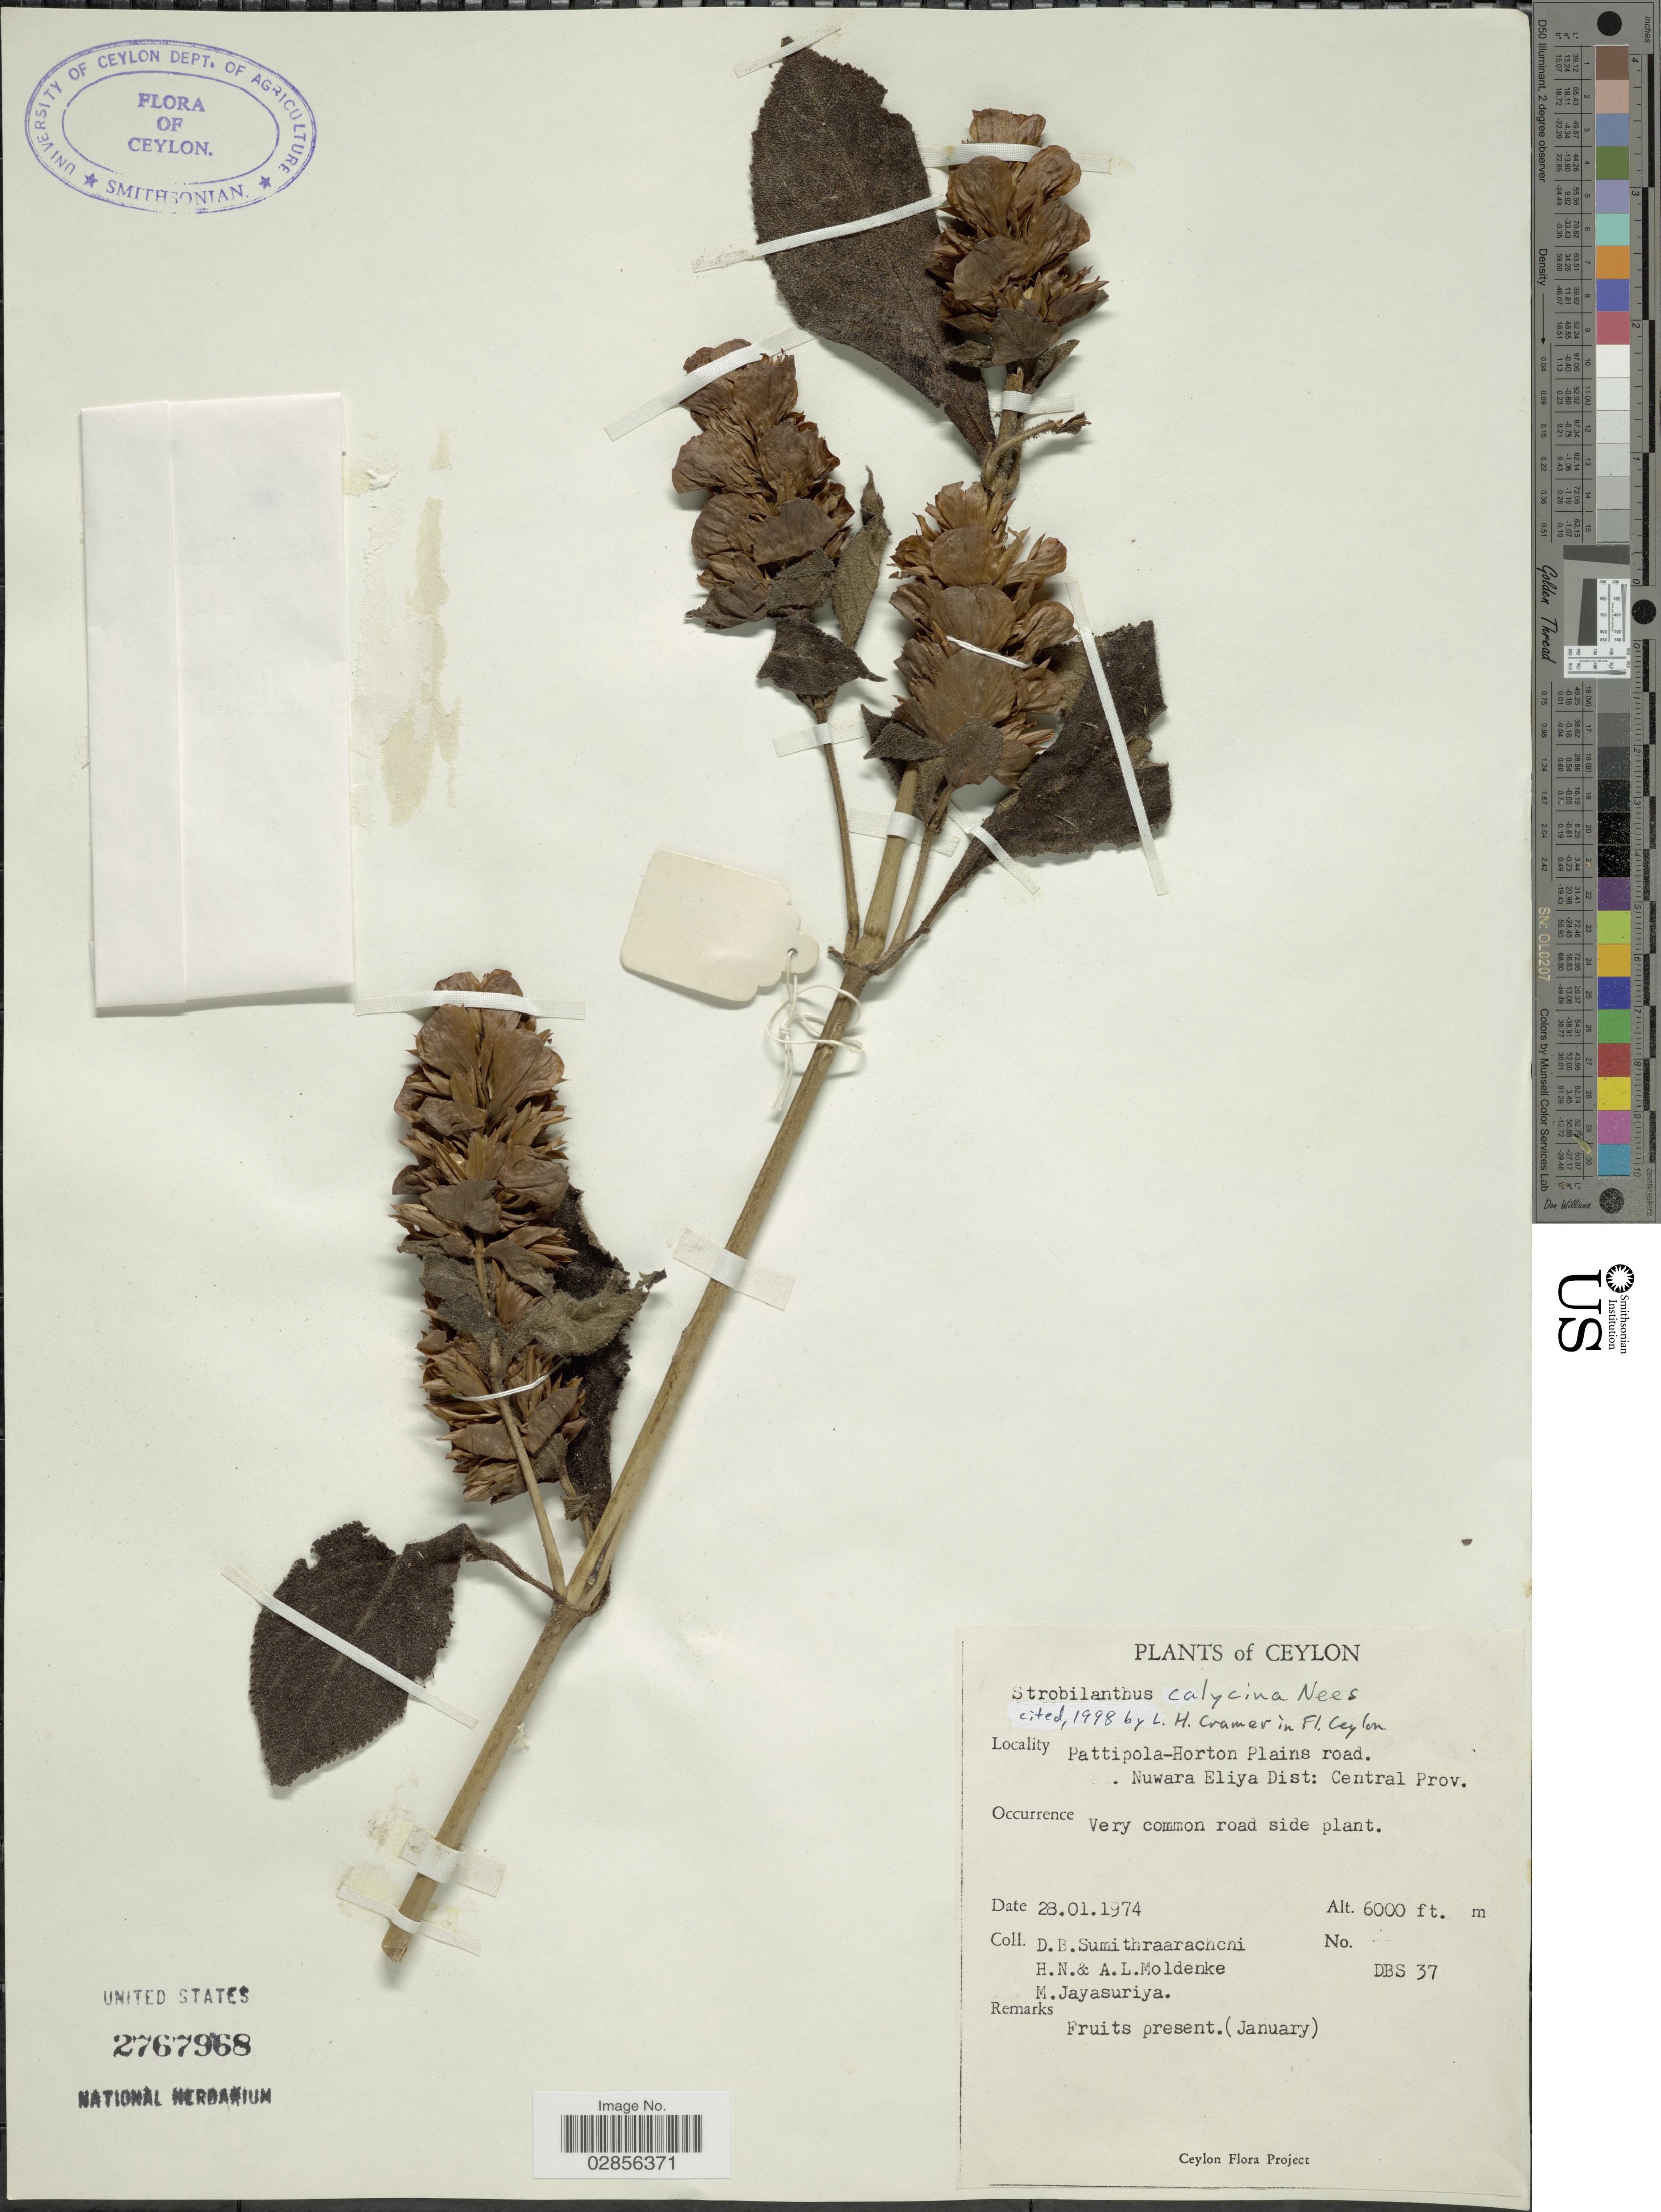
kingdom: Plantae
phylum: Tracheophyta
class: Magnoliopsida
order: Lamiales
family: Acanthaceae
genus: Strobilanthes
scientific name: Strobilanthes calycina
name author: Nees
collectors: D. B. Sumithraarachchi, H. N. Moldenke, A. L. Moldenke & M. Jayasuriya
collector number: DBS37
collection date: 1974-01-28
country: Sri Lanka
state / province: Central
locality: Ceylon. Pattipola-Horton Plains road. Nuwara Eliya Dist.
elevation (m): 1829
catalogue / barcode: US 2767968